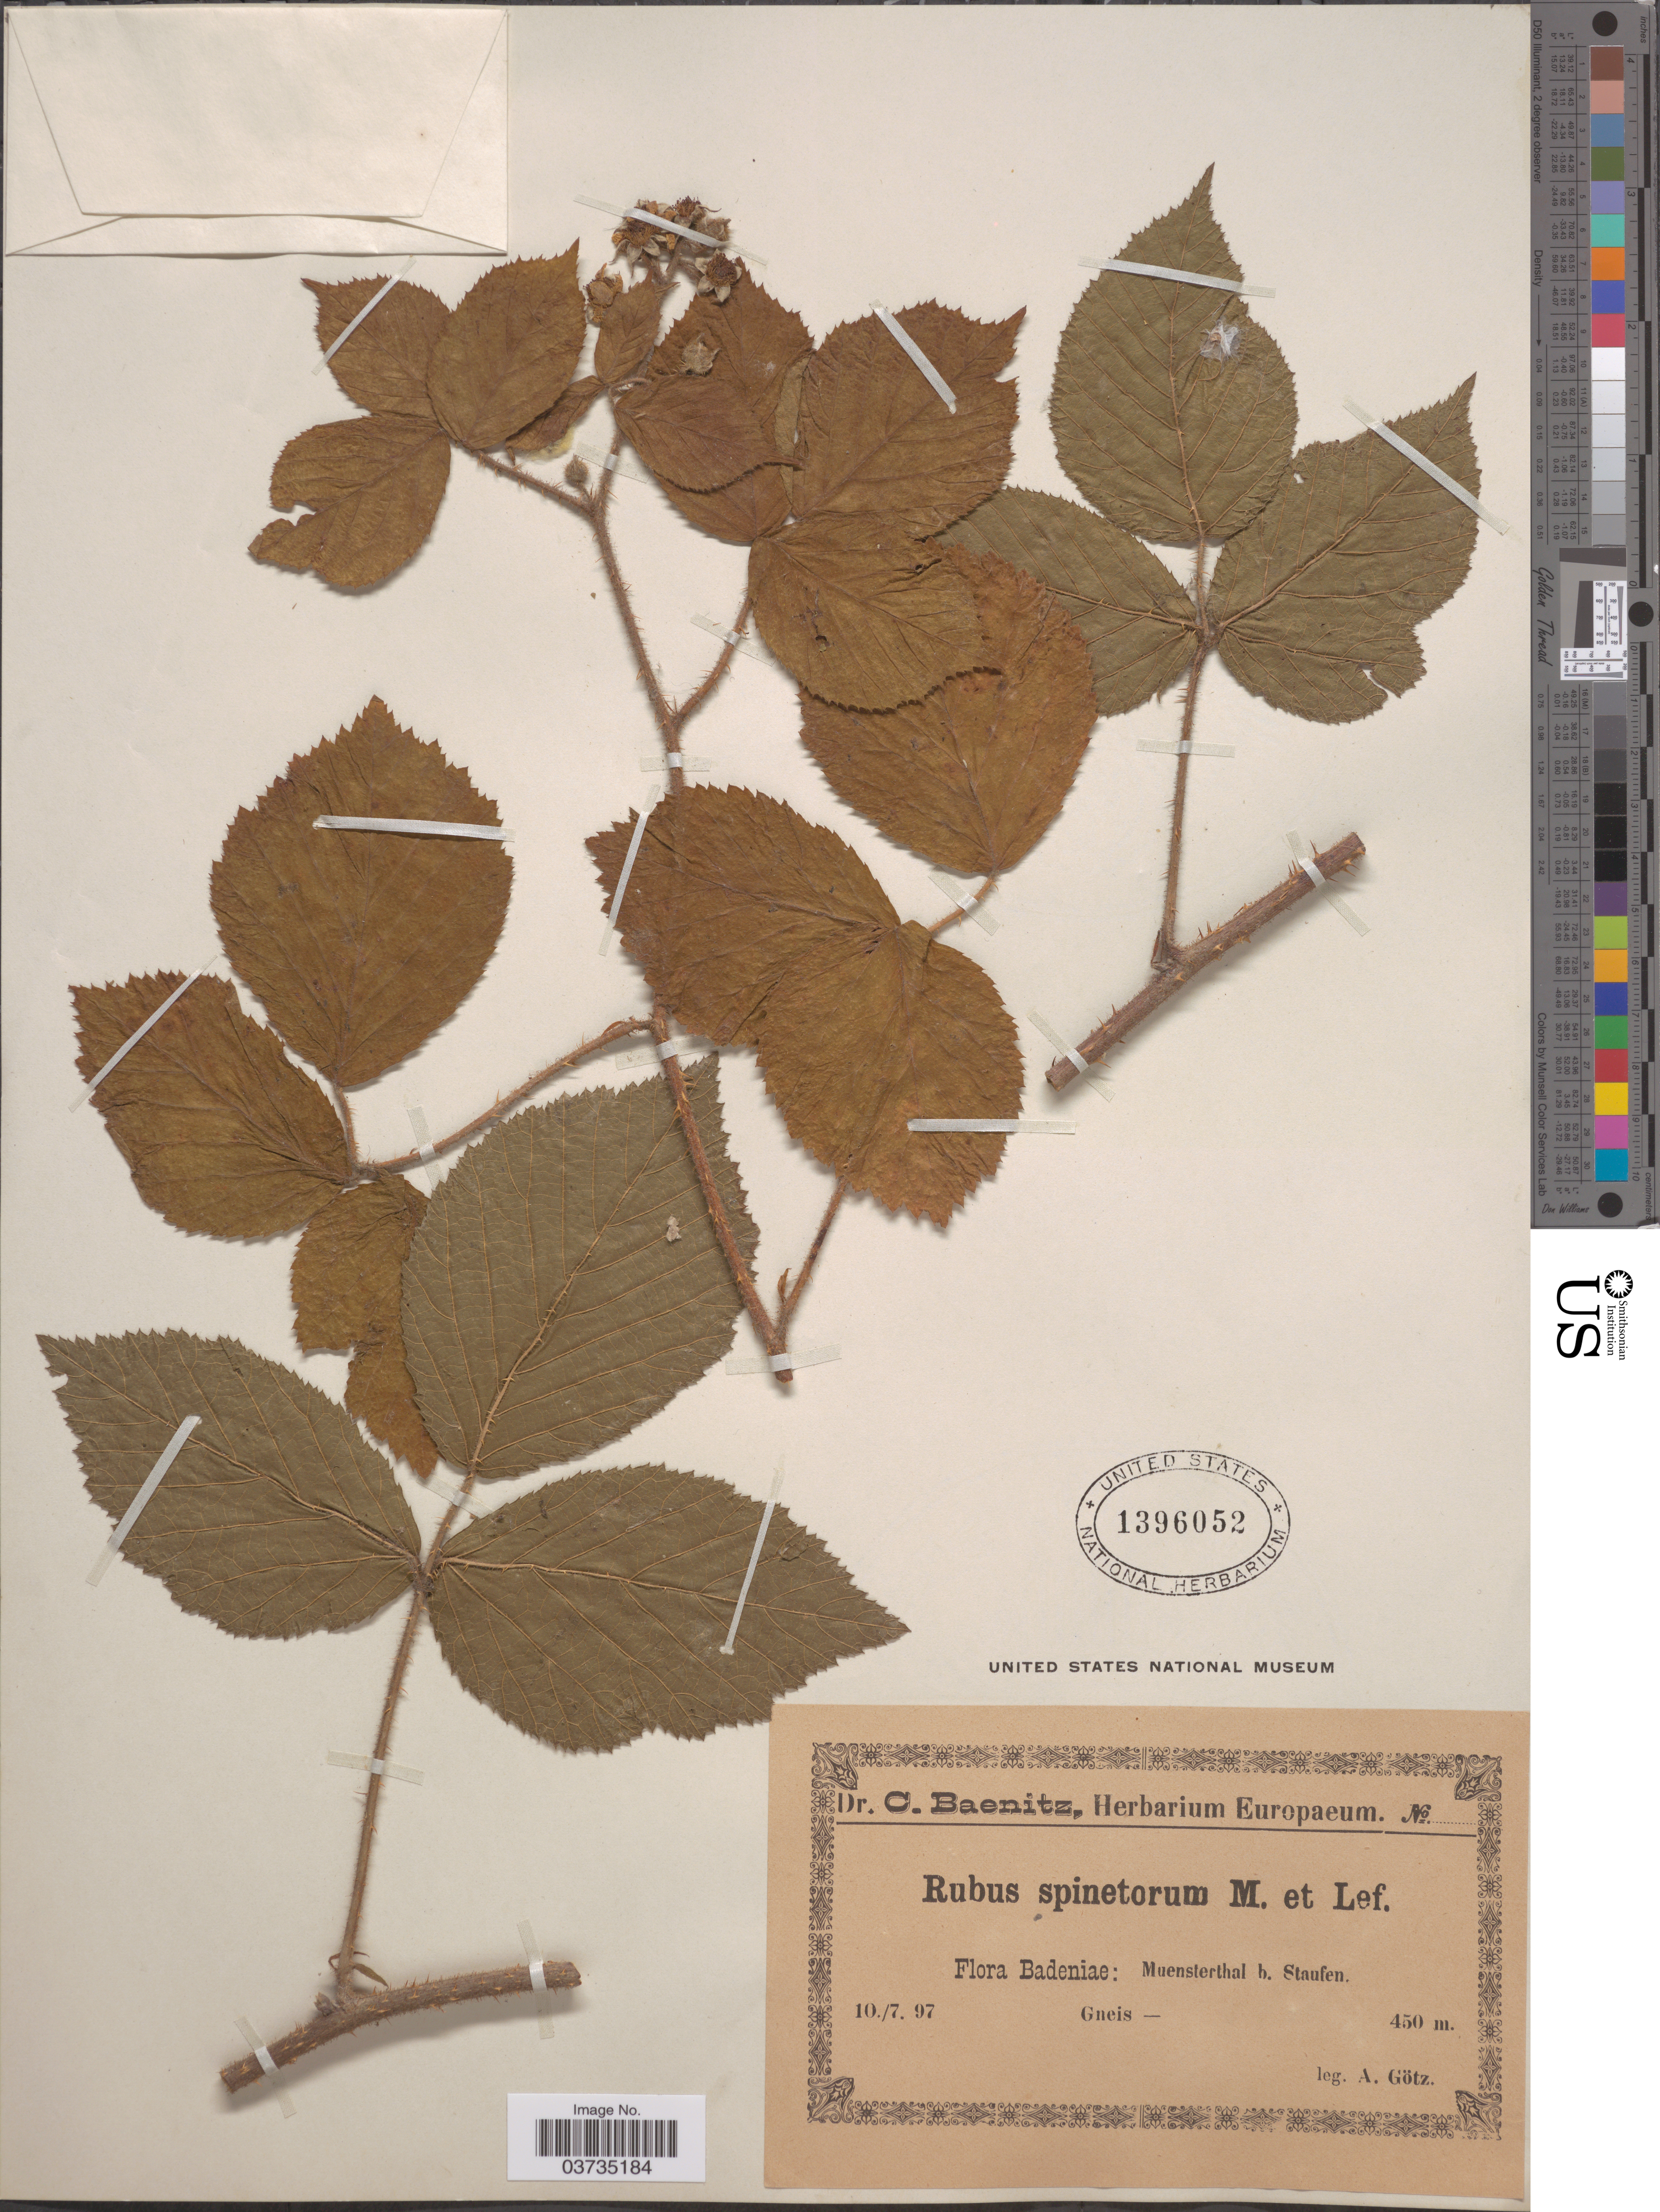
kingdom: Plantae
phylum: Tracheophyta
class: Magnoliopsida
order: Rosales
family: Rosaceae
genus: Rubus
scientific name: Rubus spinetorum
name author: P.J. Müll. & Lefèvre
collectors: A. Götz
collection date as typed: Transcribed d/m/y: 10/7/97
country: Germany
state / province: Baden-Württemberg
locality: Badeniae: Muensterthal b. Staufen.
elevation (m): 450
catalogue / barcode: US 1396052